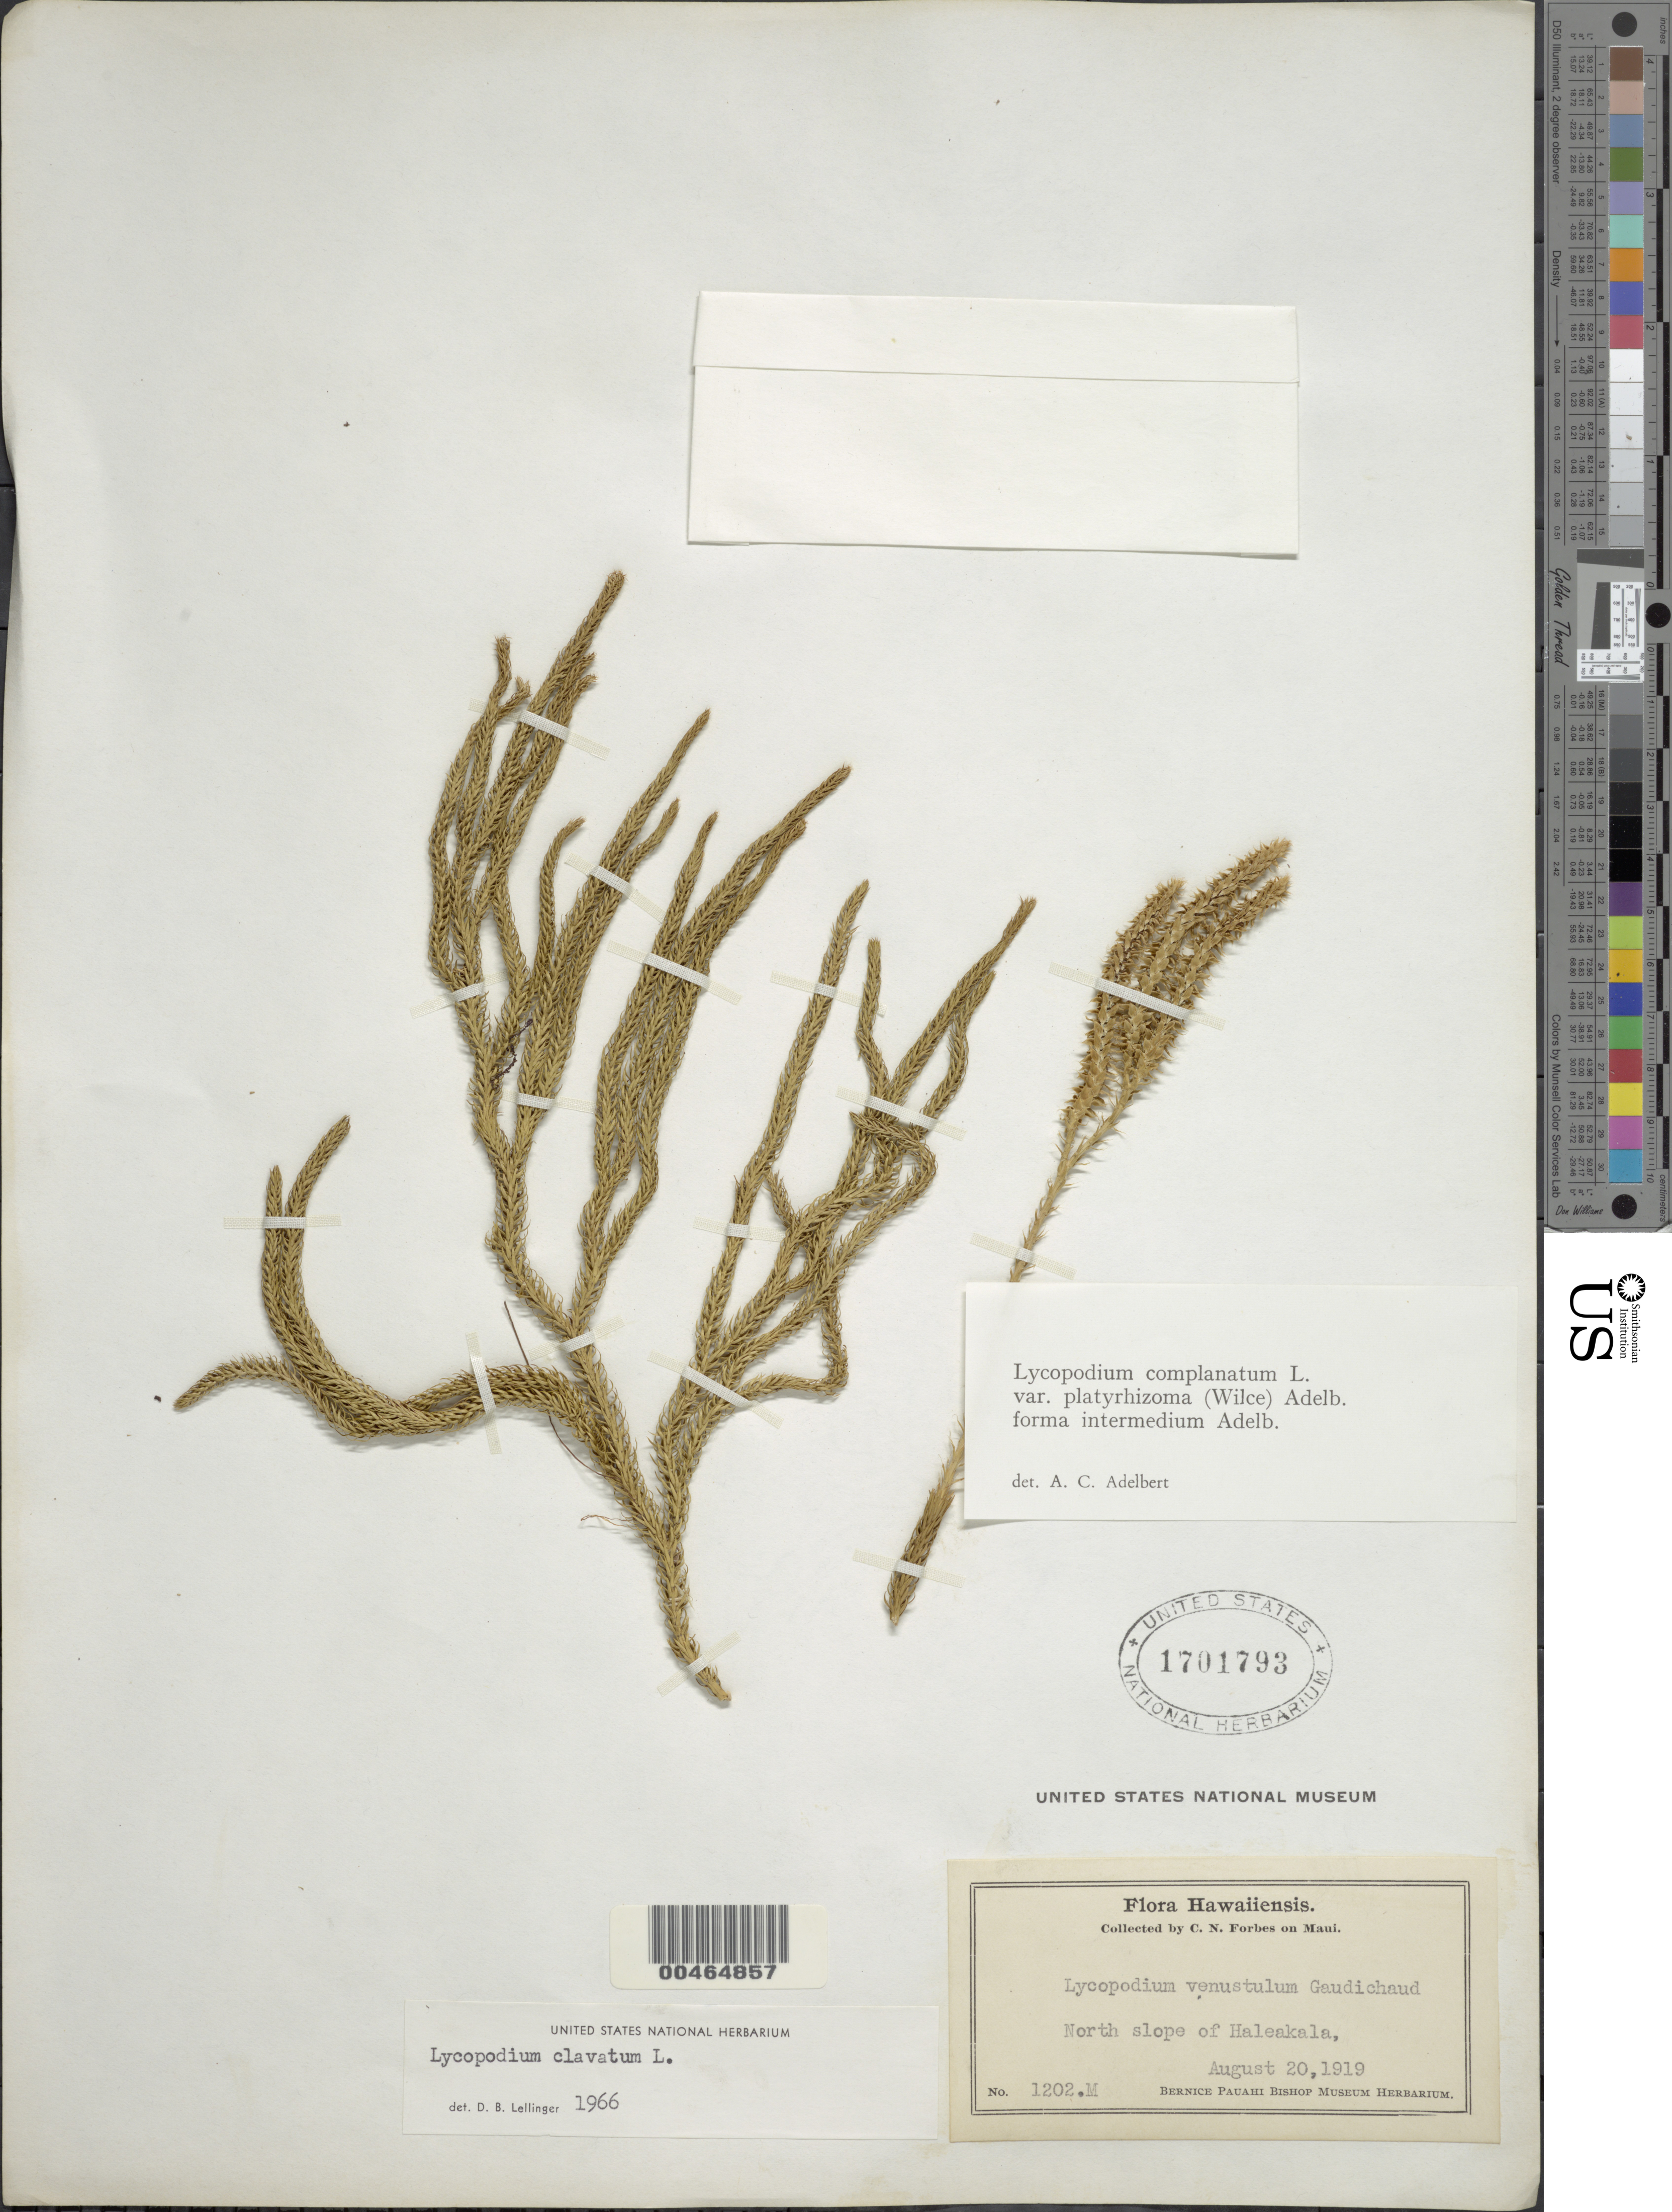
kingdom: Plantae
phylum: Tracheophyta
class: Lycopodiopsida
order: Lycopodiales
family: Lycopodiaceae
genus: Lycopodium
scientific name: Lycopodium clavatum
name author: L.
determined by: Lellinger, David B., (BOT), Smithsonian Institution - National Museum of Natural History (UNITED STATES)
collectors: C. N. Forbes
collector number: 1202.M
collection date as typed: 20 Aug 1919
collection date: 1919-08-20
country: United States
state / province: Hawaii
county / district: Maui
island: Maui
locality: N slope of Haleakala, Maui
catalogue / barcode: US 1701793